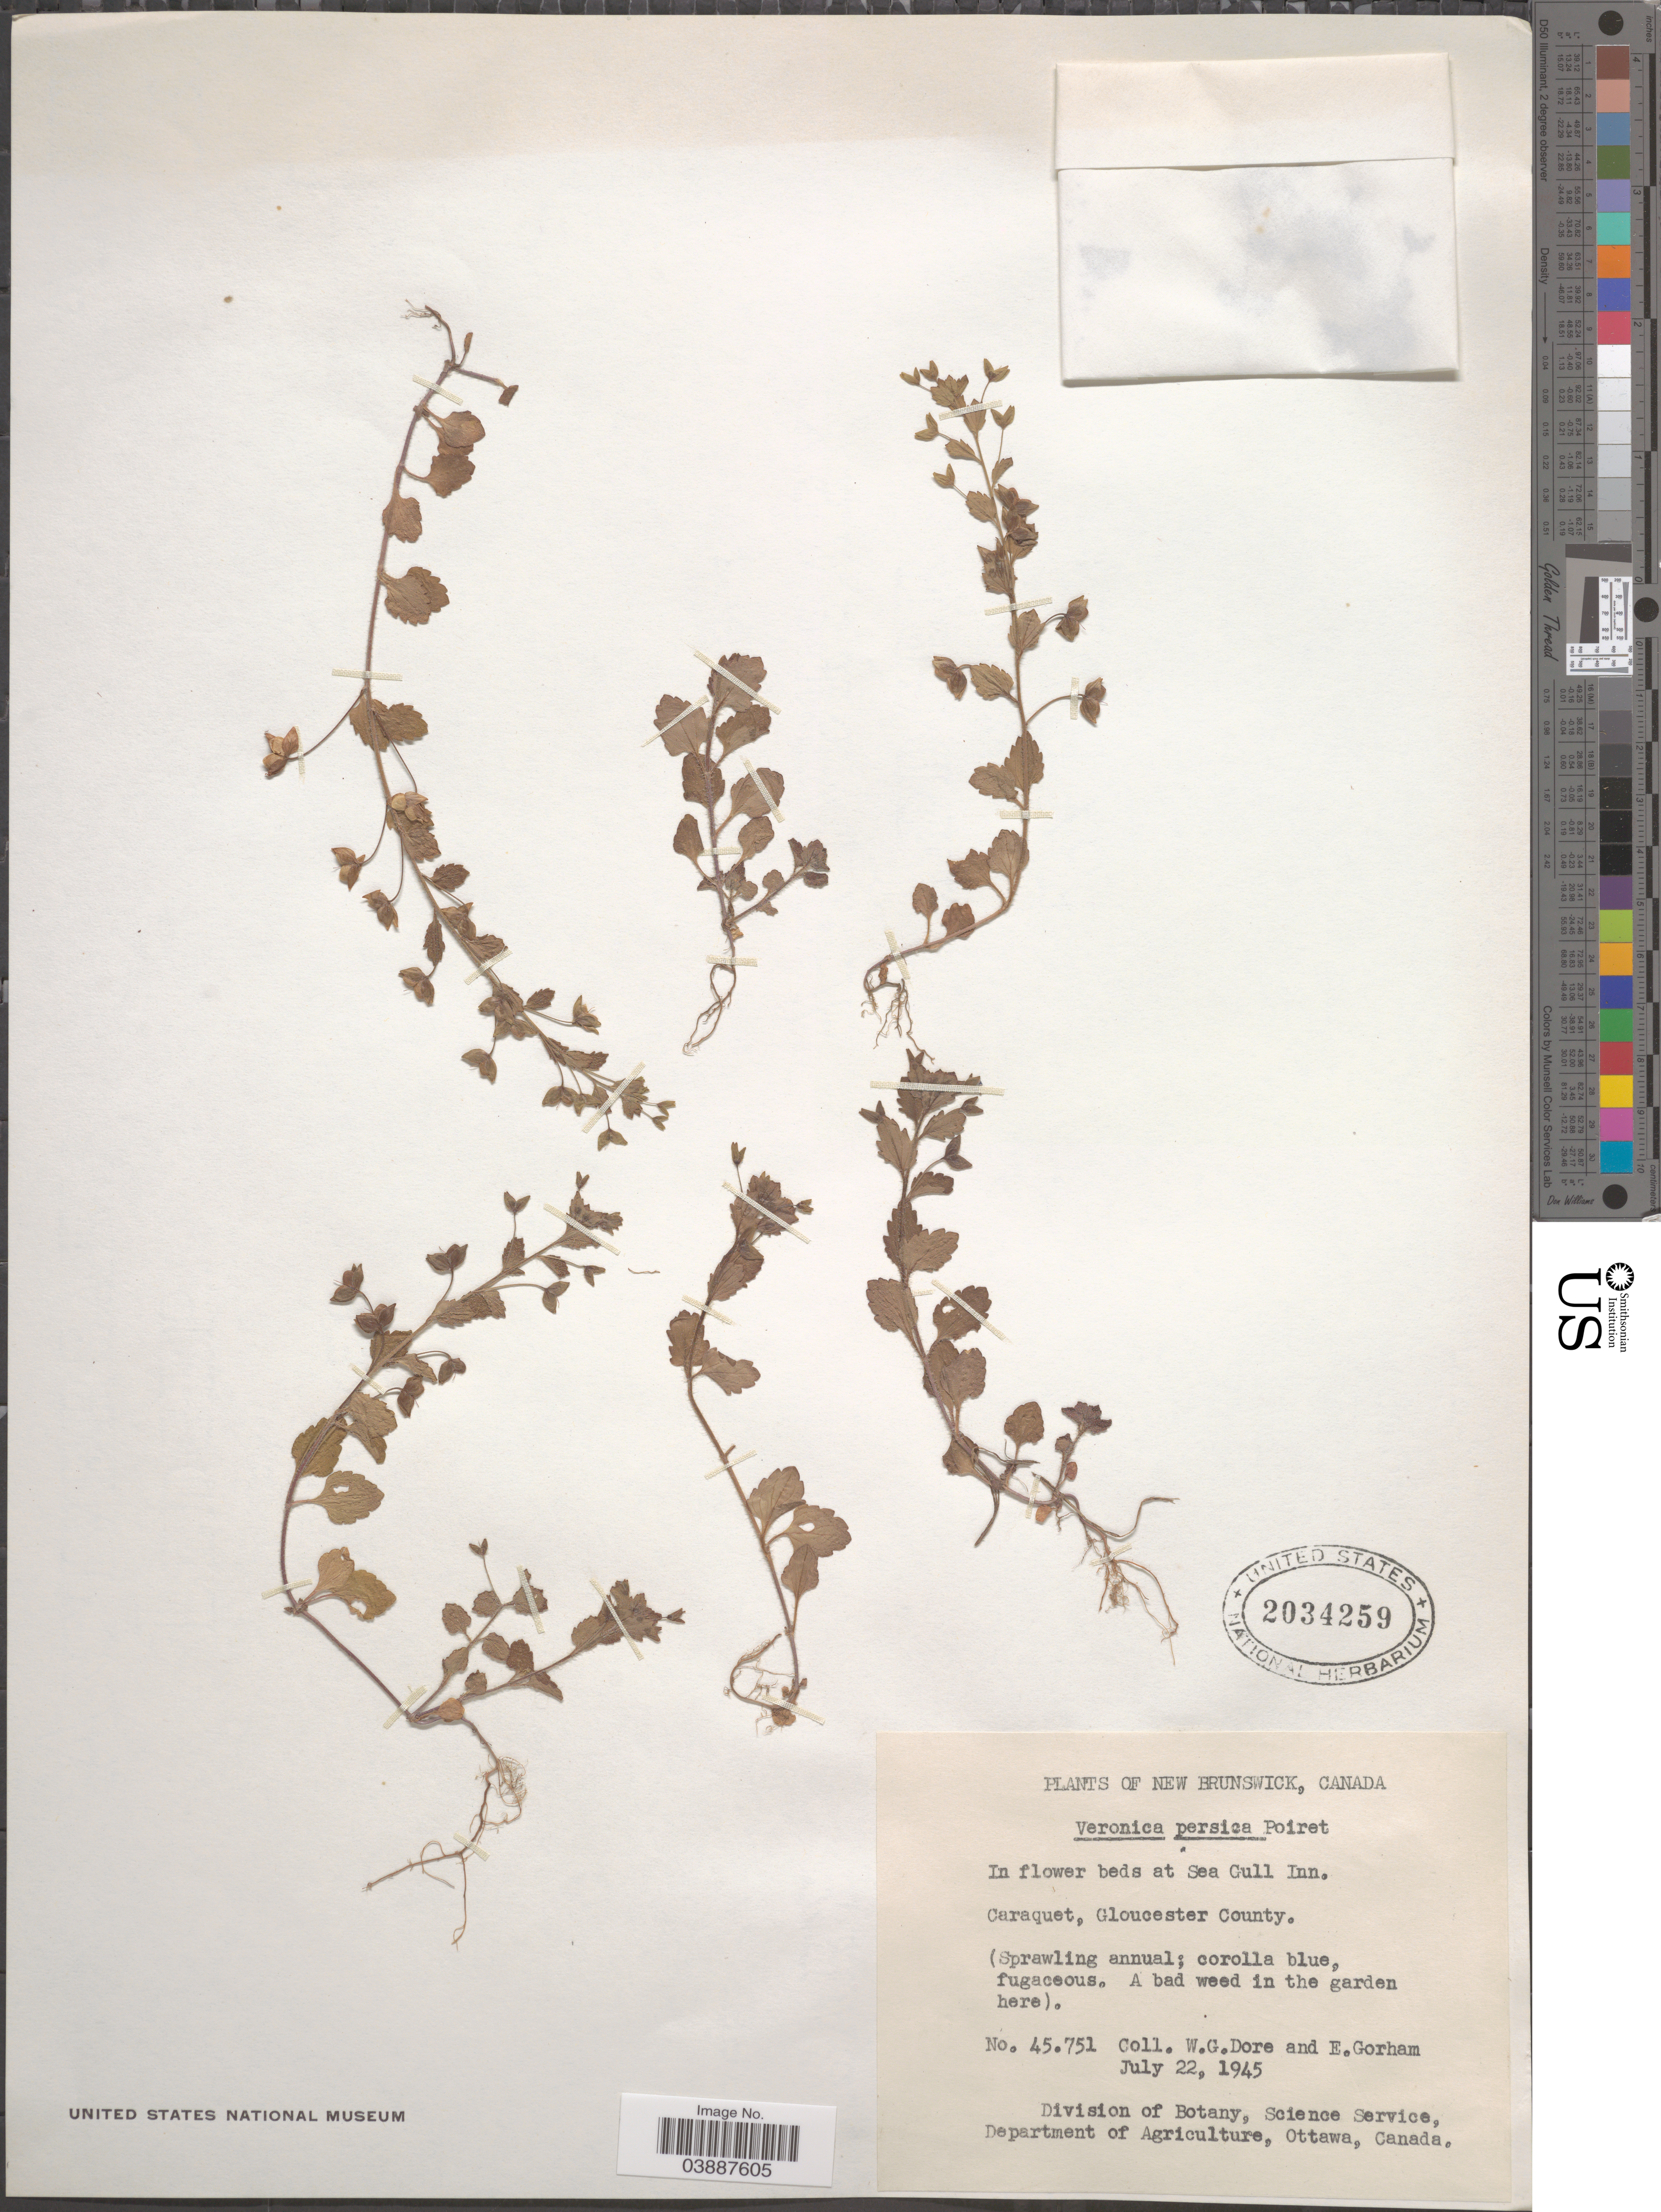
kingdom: Plantae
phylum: Tracheophyta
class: Magnoliopsida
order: Lamiales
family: Plantaginaceae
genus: Veronica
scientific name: Veronica persica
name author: Poir.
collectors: W. Dore & E. Gorham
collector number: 45751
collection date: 1945-07-22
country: Canada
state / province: New Brunswick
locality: In flower beds at Sea Gull Inn. Caraquet, Gloucester County.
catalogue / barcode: US 2034259